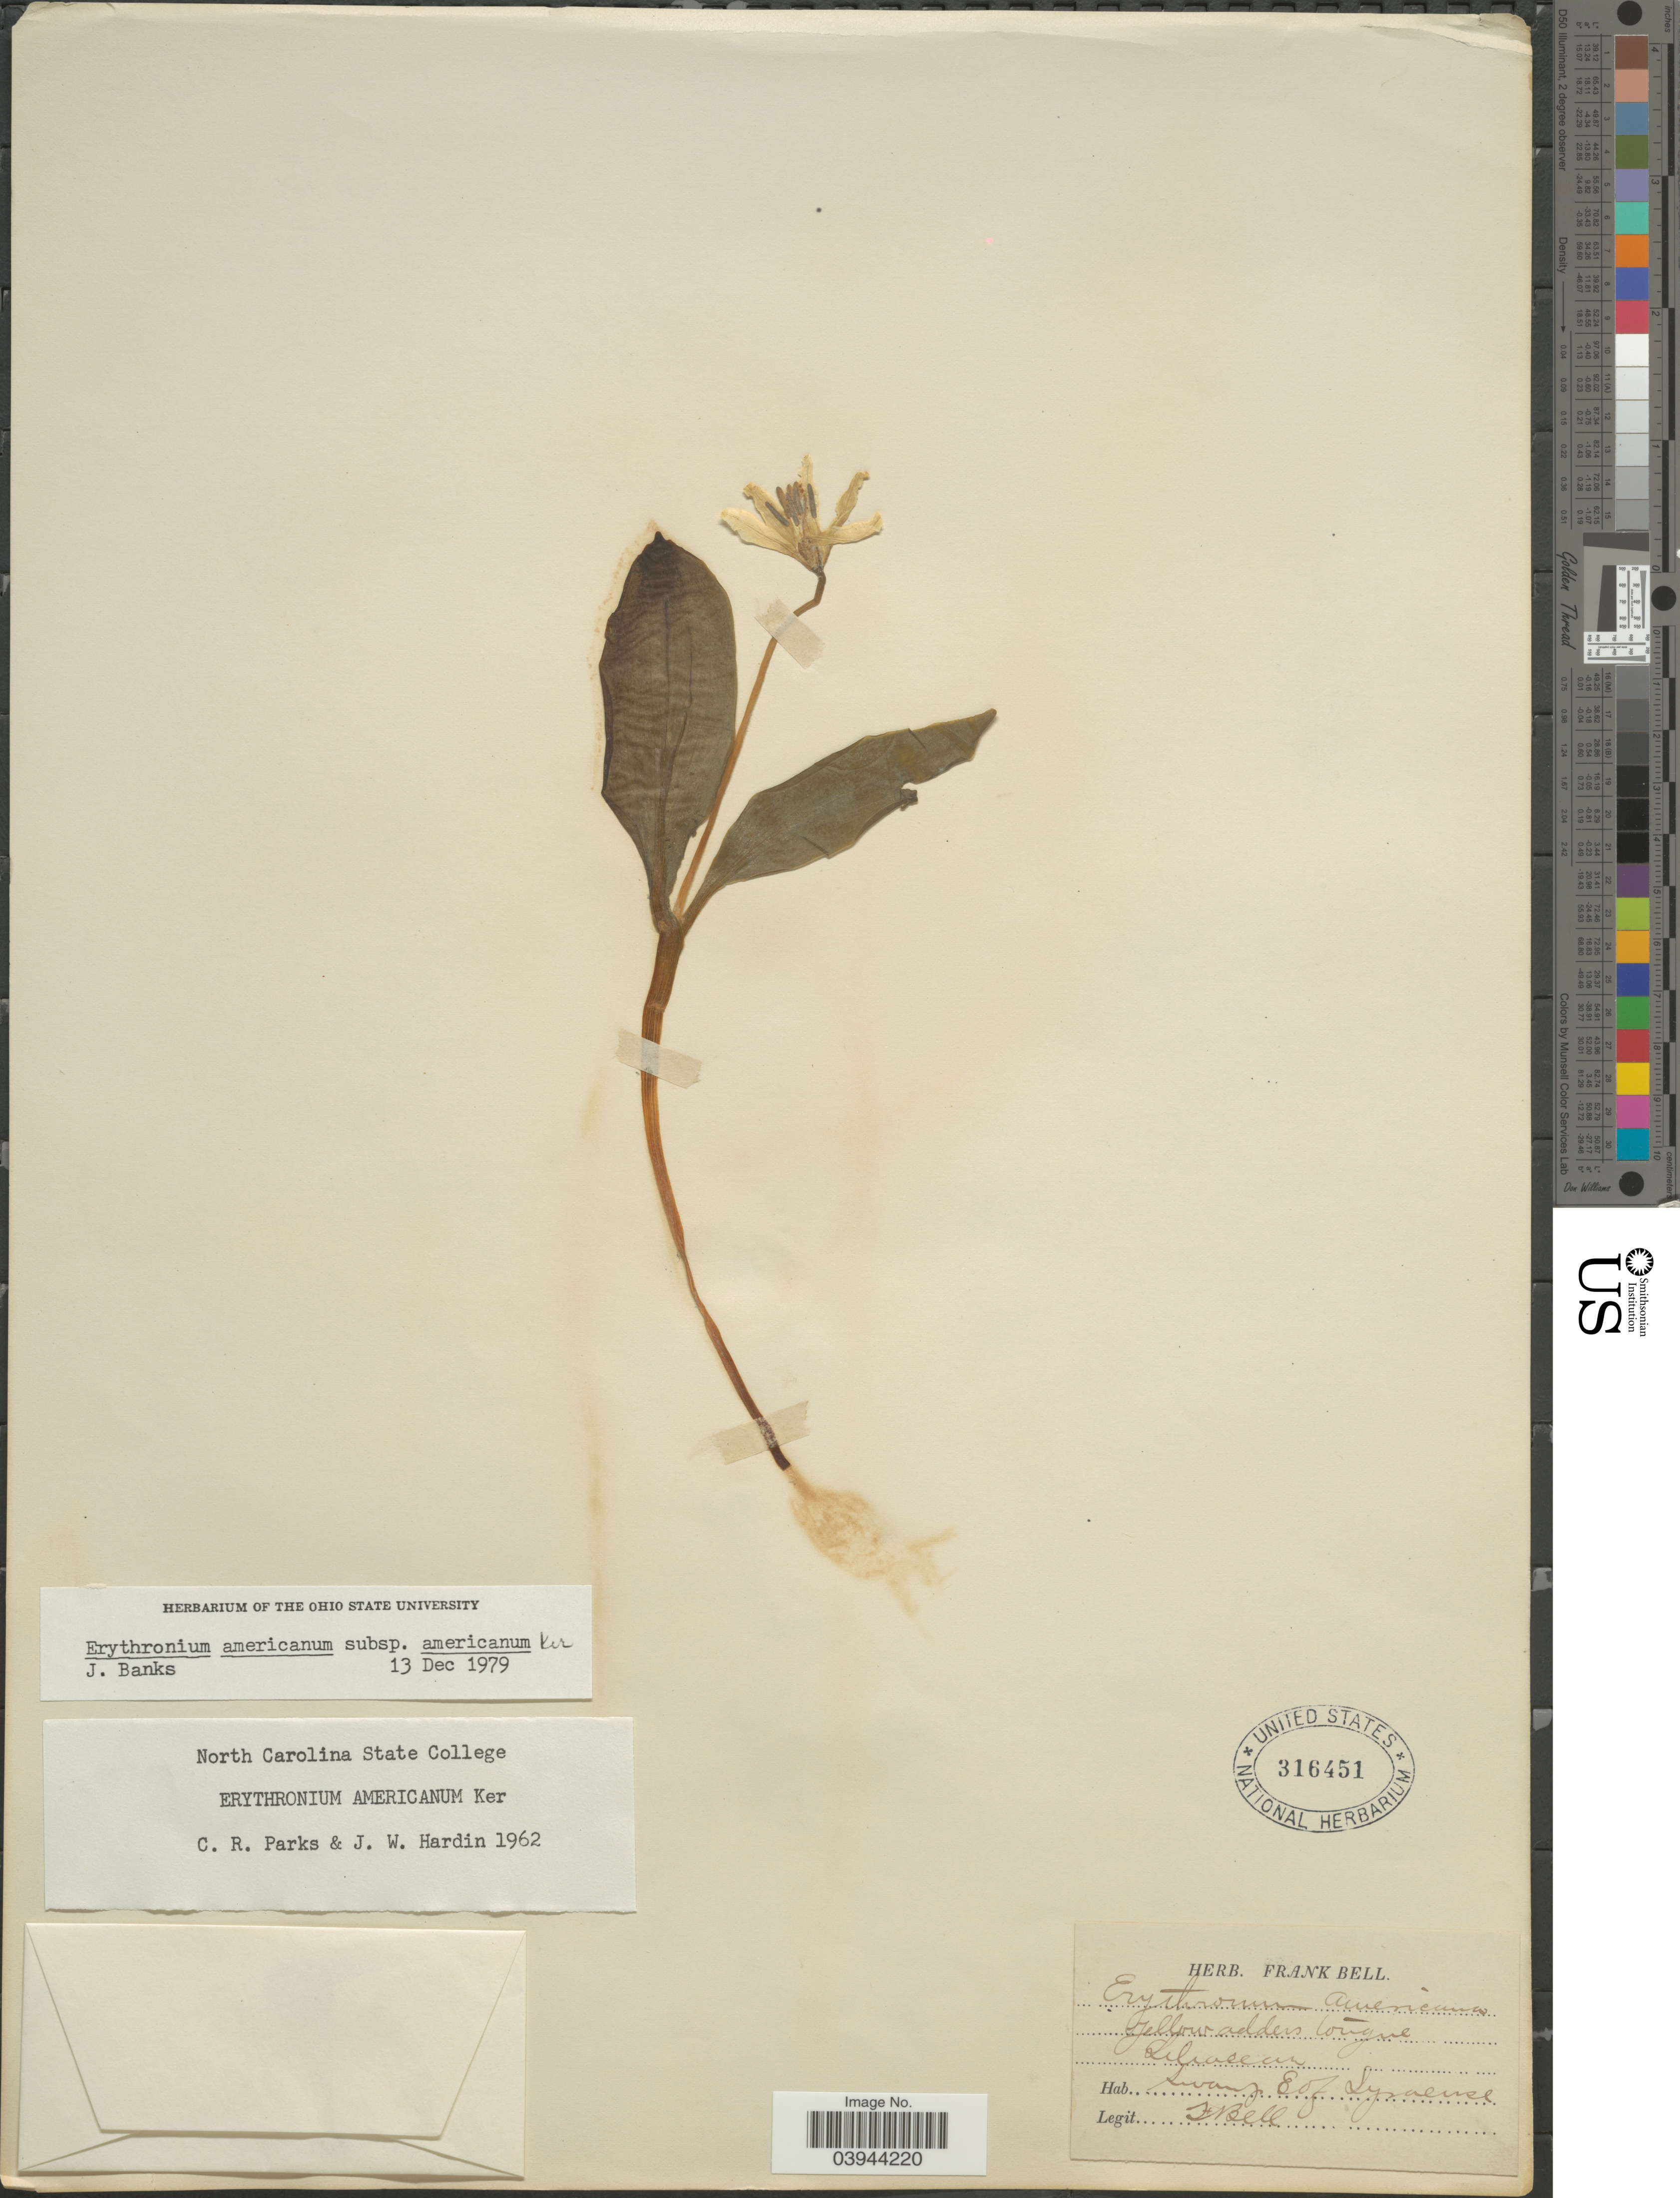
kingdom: Plantae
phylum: Tracheophyta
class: Liliopsida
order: Liliales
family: Liliaceae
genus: Erythronium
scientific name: Erythronium americanum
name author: Ker Gawl.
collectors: F. Bell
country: United States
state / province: New York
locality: Swamp E of Syracuse.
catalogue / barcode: US 316451